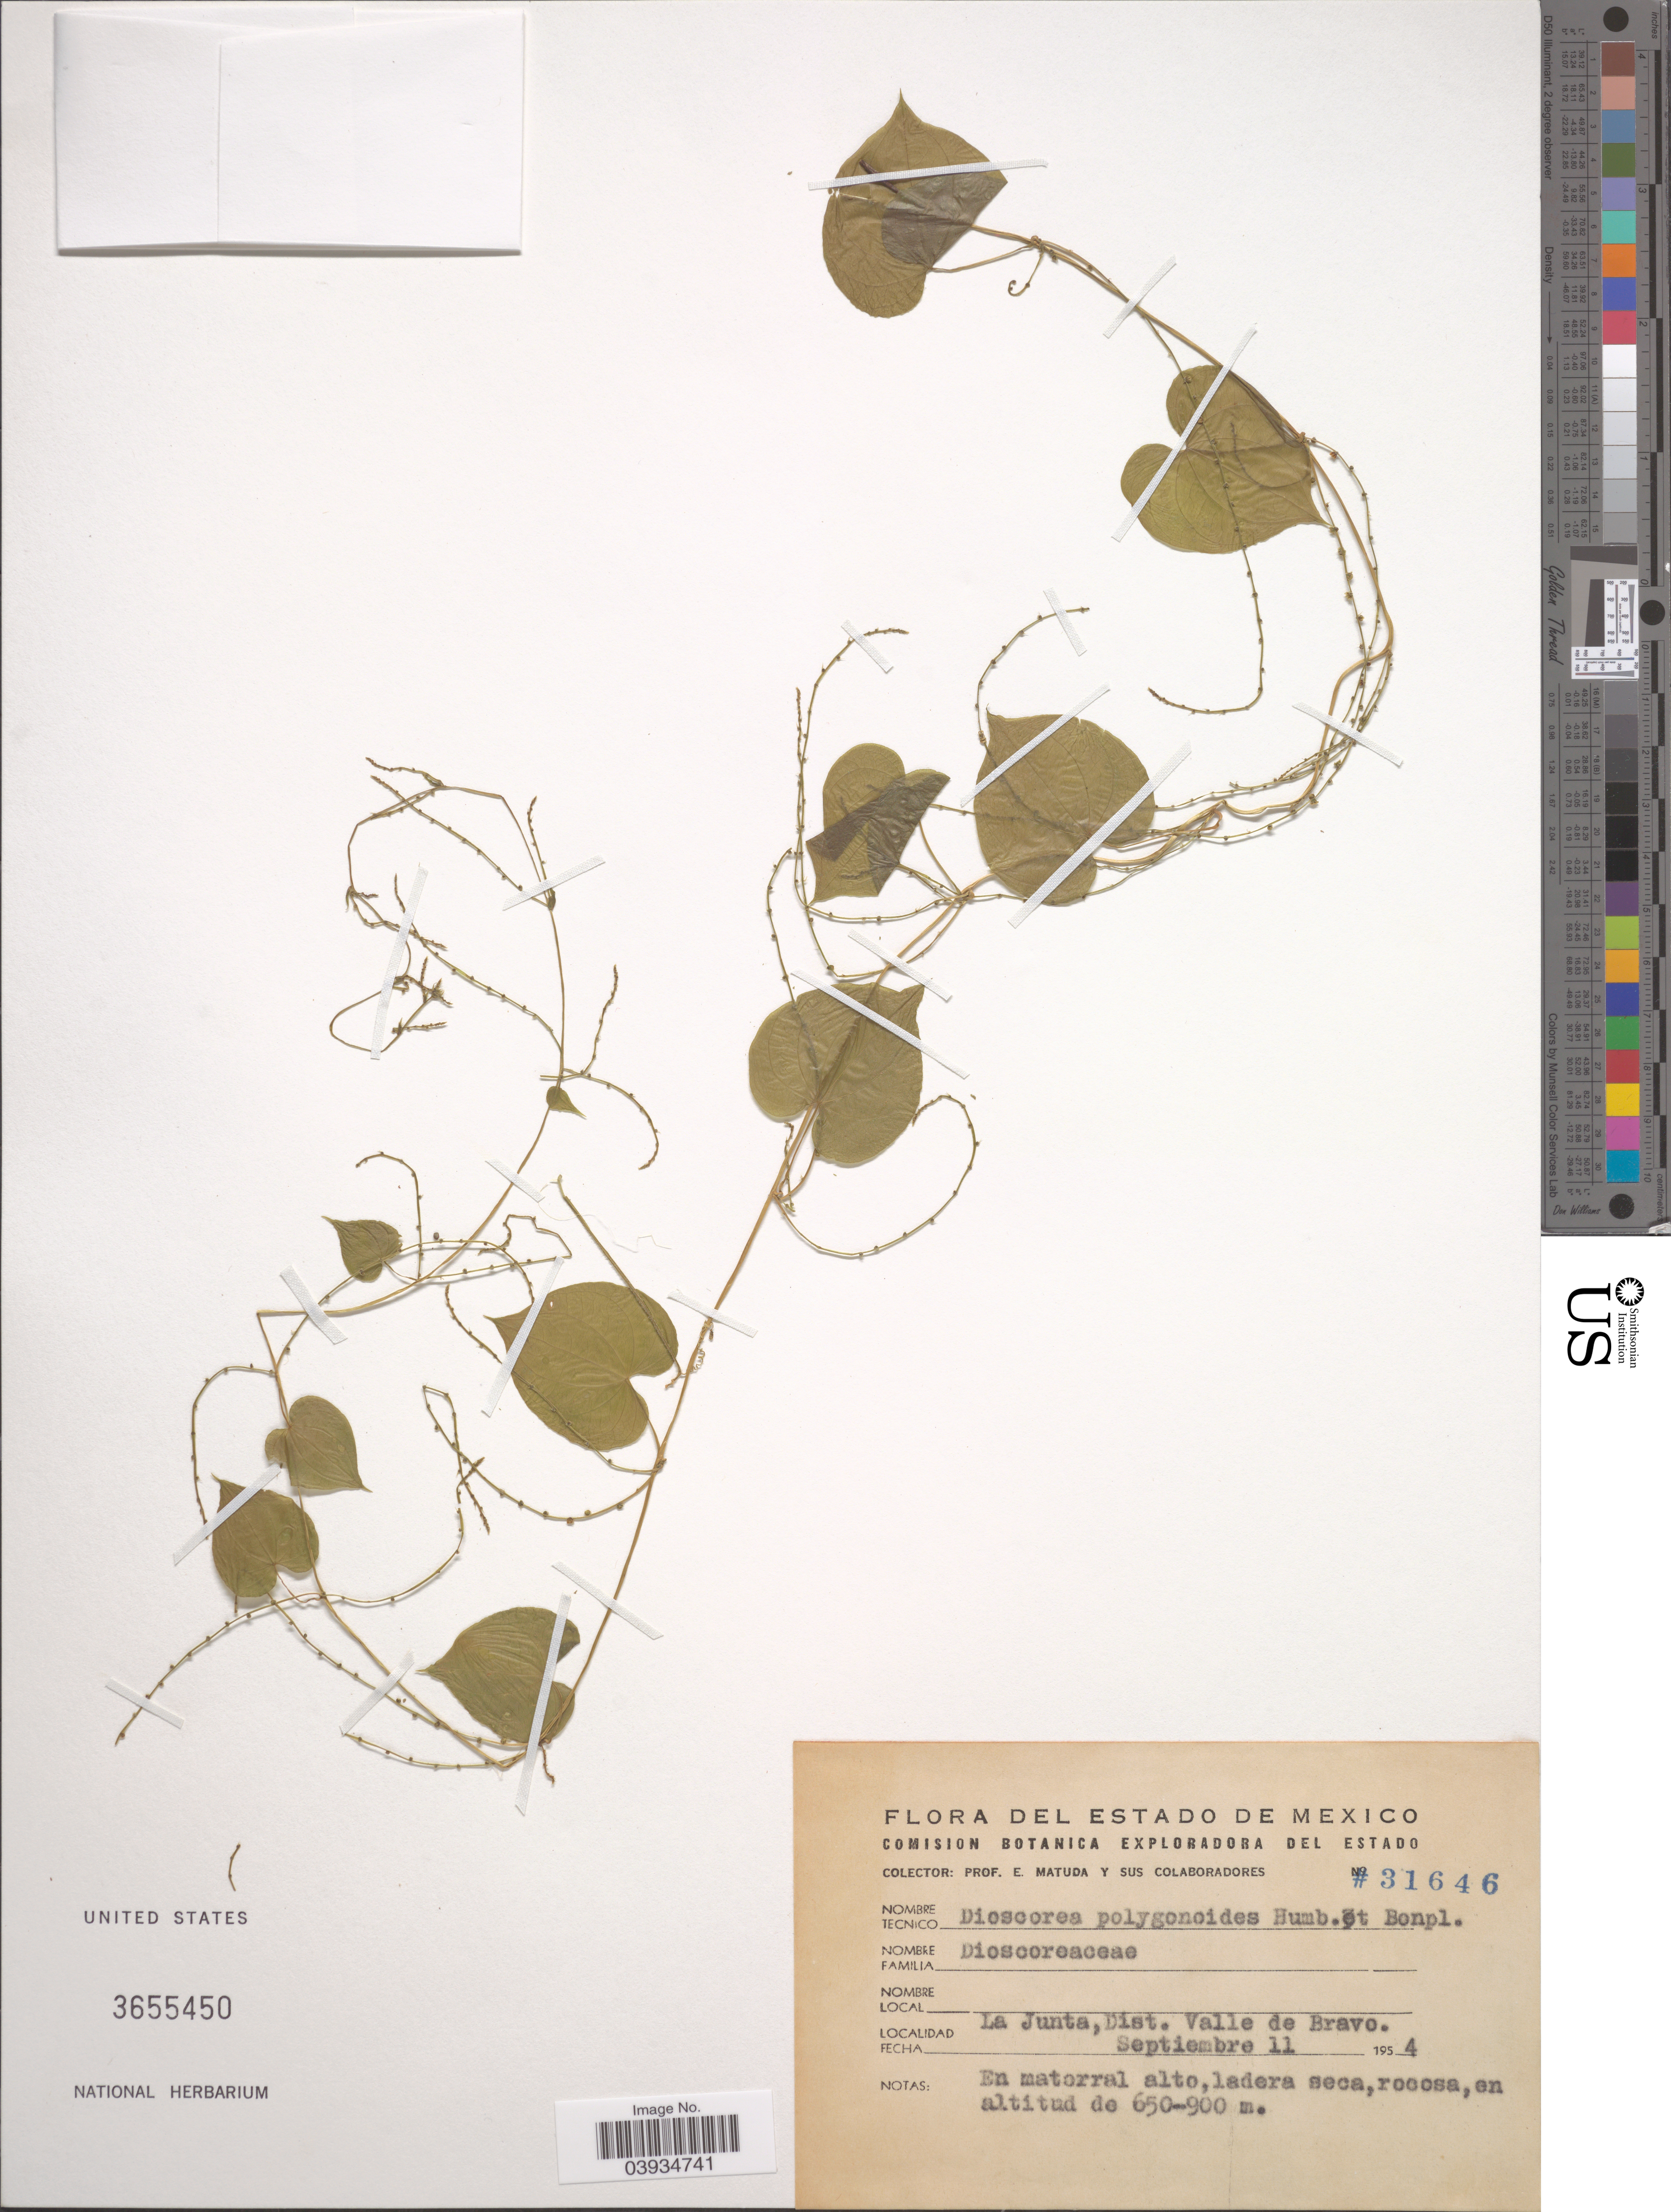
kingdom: Plantae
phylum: Tracheophyta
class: Liliopsida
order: Dioscoreales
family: Dioscoreaceae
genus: Dioscorea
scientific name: Dioscorea polygonoides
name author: Humb. & Bonpl. ex Willd.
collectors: E. Matuda & Sus Colaboradores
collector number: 31646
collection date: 1954-09-11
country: Panama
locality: La Junta, Dist. Valle de Bravo.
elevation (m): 650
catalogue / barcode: US 3655450